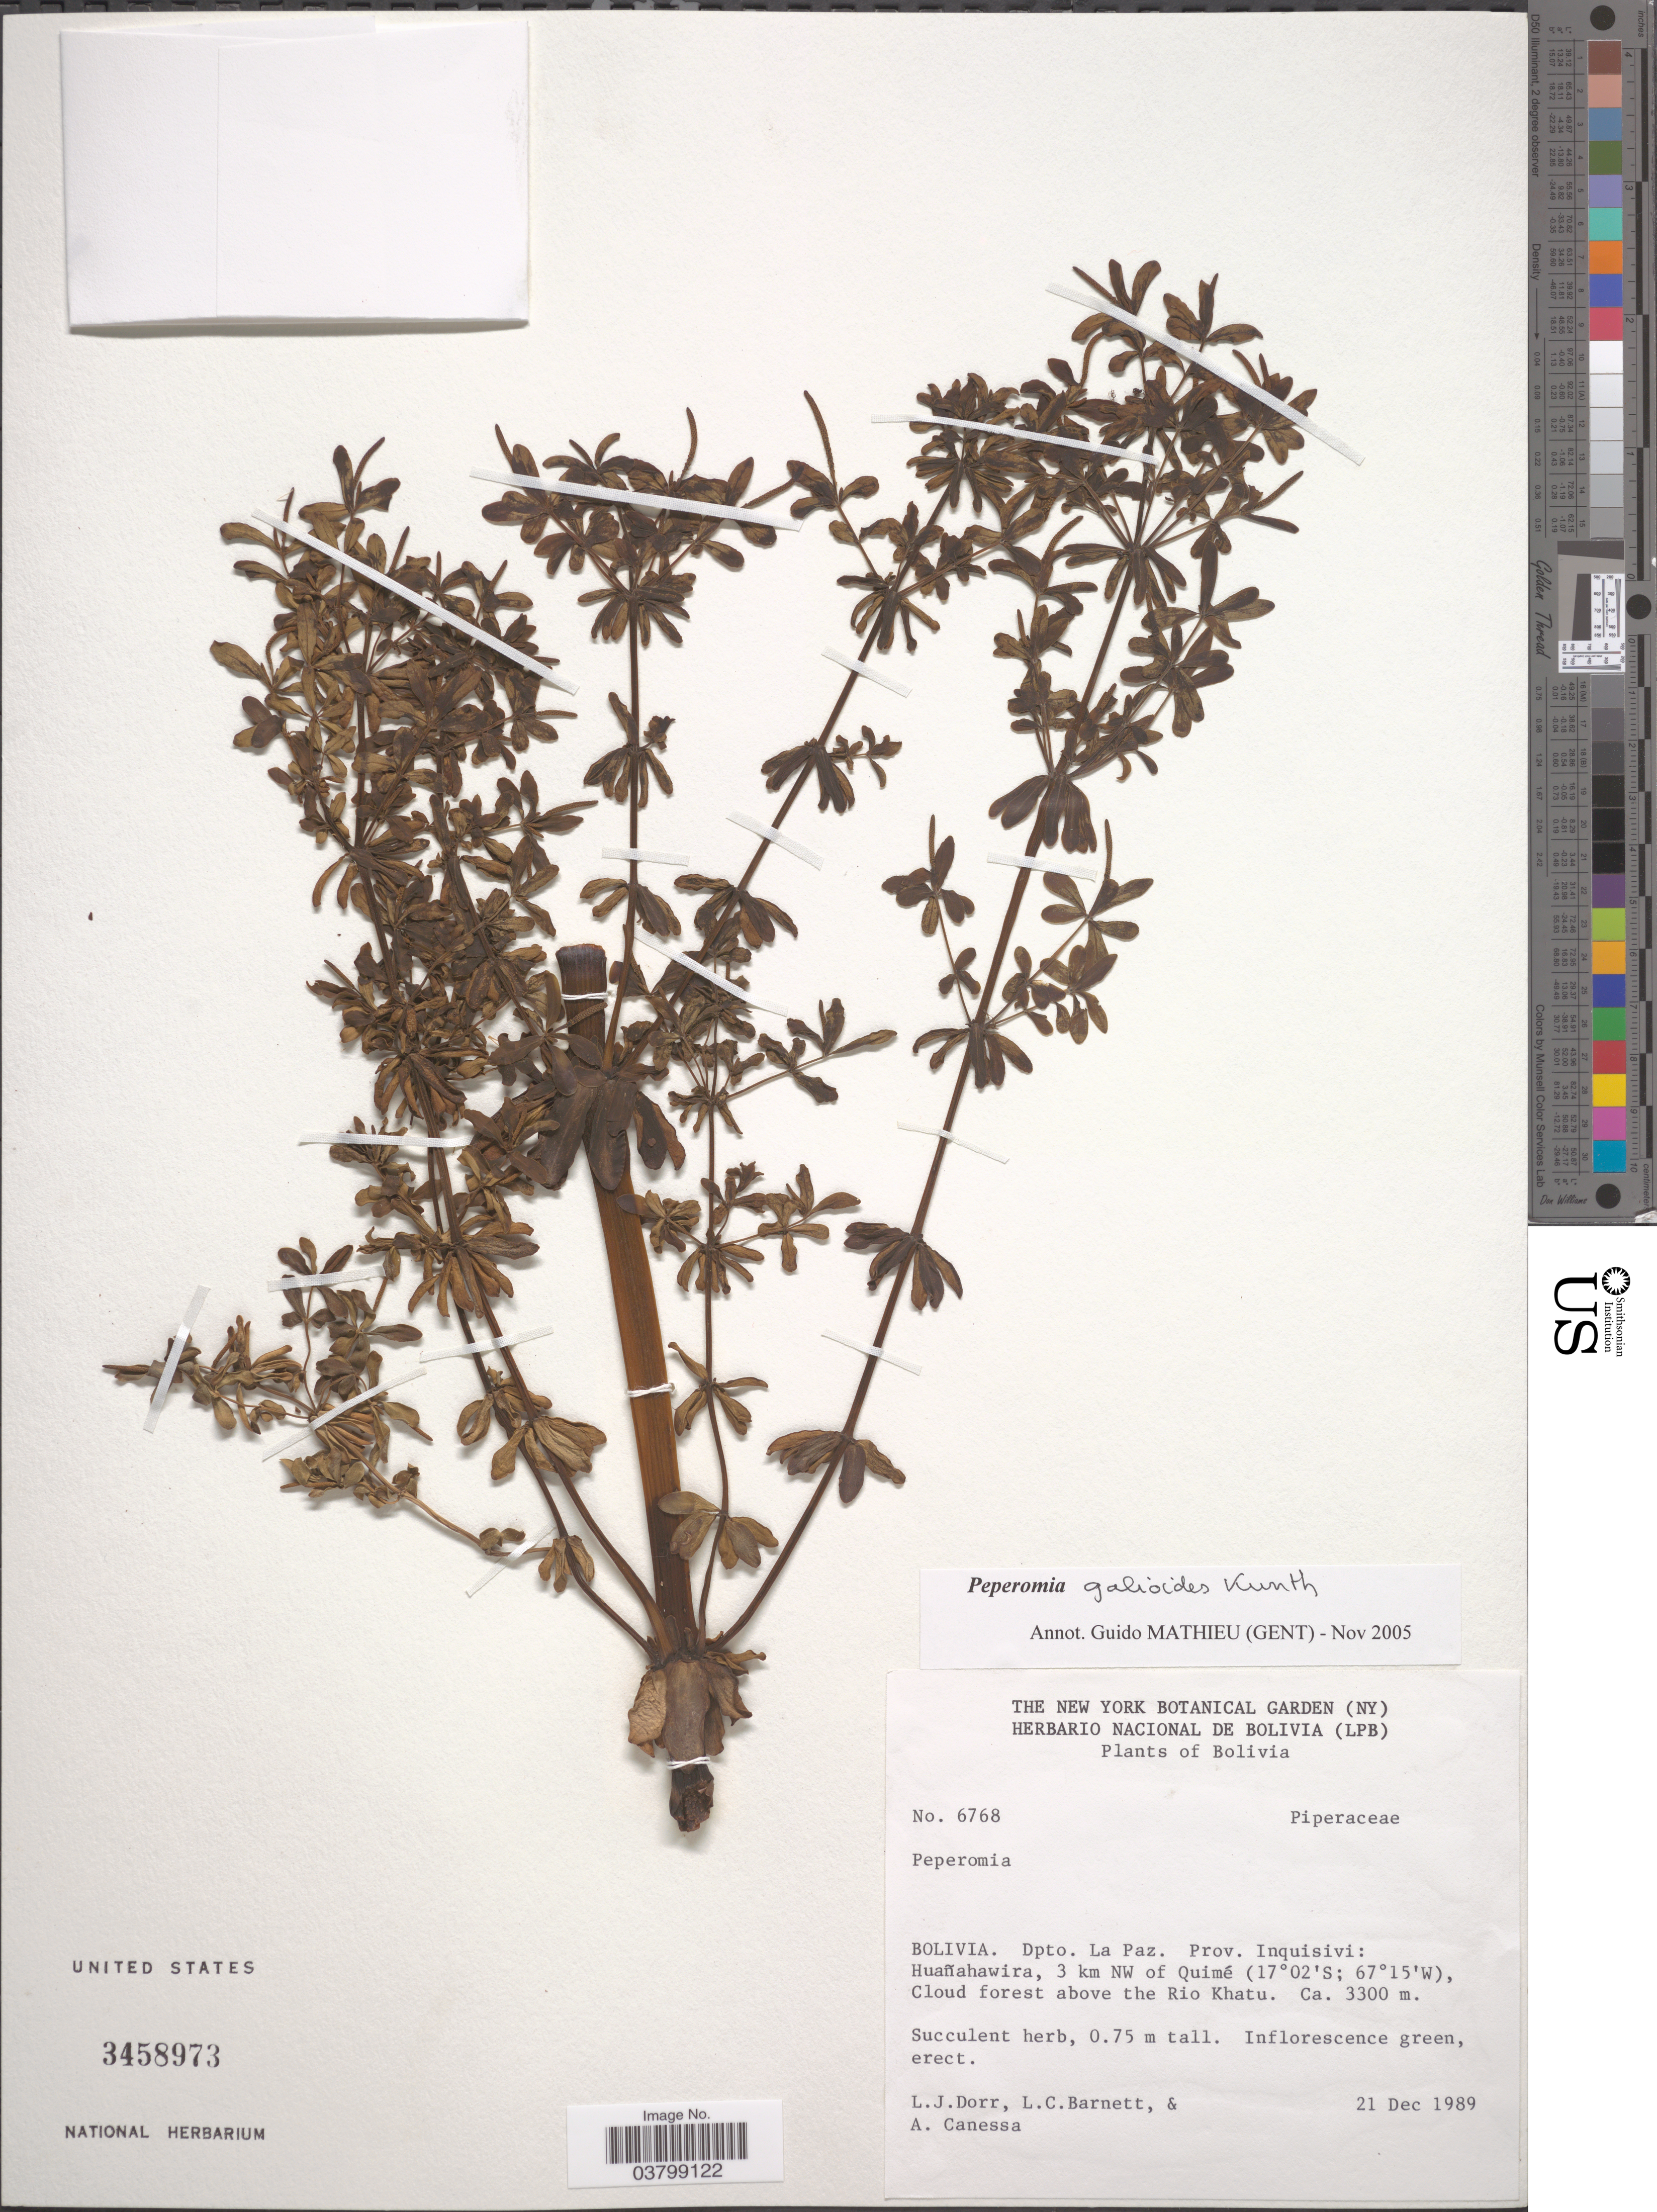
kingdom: Plantae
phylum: Tracheophyta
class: Magnoliopsida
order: Piperales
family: Piperaceae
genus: Peperomia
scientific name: Peperomia galioides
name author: Kunth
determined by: Mathieu, Guido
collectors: L. J. Dorr, L. C. Barnett & A. Canessa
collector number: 6768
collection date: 1989-12-21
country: Bolivia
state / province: La Paz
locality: Dpto. La Paz. Prov. Inquisivi: Huañahawira, 3 km NW of Quimé, Cloud forest above the Rio Khatu.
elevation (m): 3300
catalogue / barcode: US 3458973